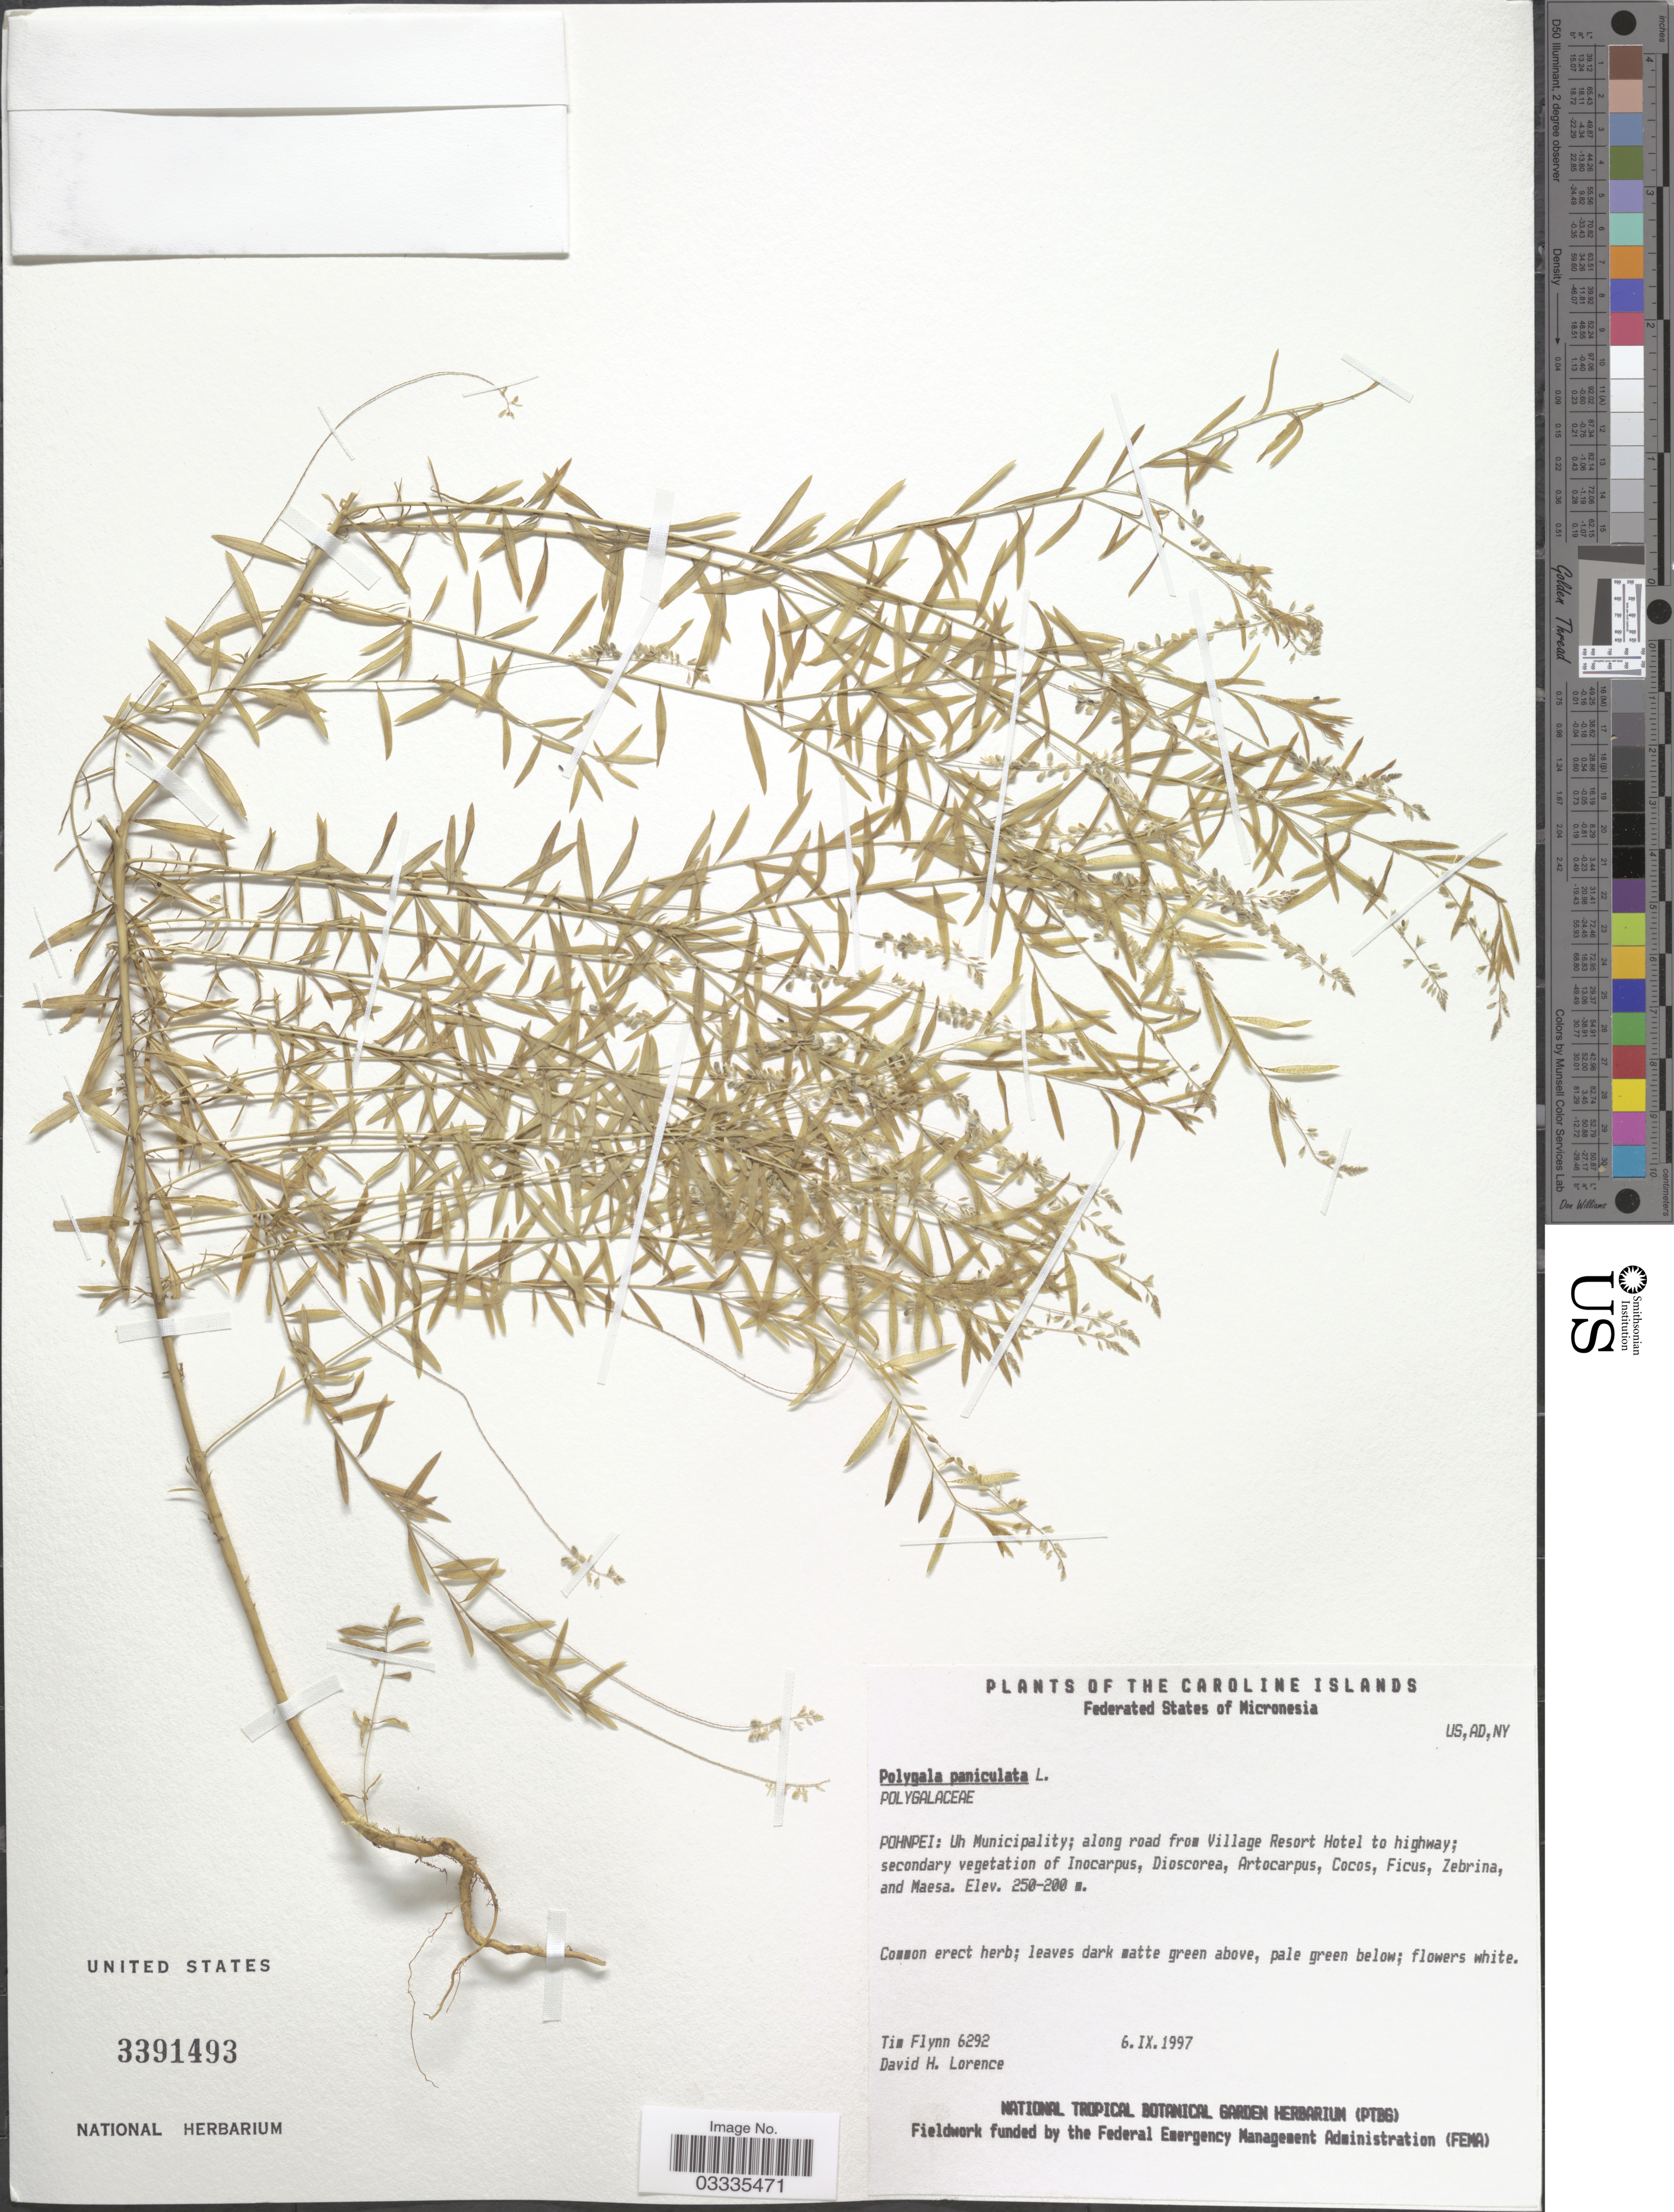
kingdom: Plantae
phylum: Tracheophyta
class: Magnoliopsida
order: Fabales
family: Polygalaceae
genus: Polygala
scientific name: Polygala paniculata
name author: L.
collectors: T. Flynn & D. Lorence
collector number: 6292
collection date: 1997-09-06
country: Micronesia, Federated States of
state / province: Pohnpei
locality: The Caroline Islands. Federated States of Micronesia. Uh Municipality; along road from Village Resort Hotel to highway.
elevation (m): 200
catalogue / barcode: US 3391493